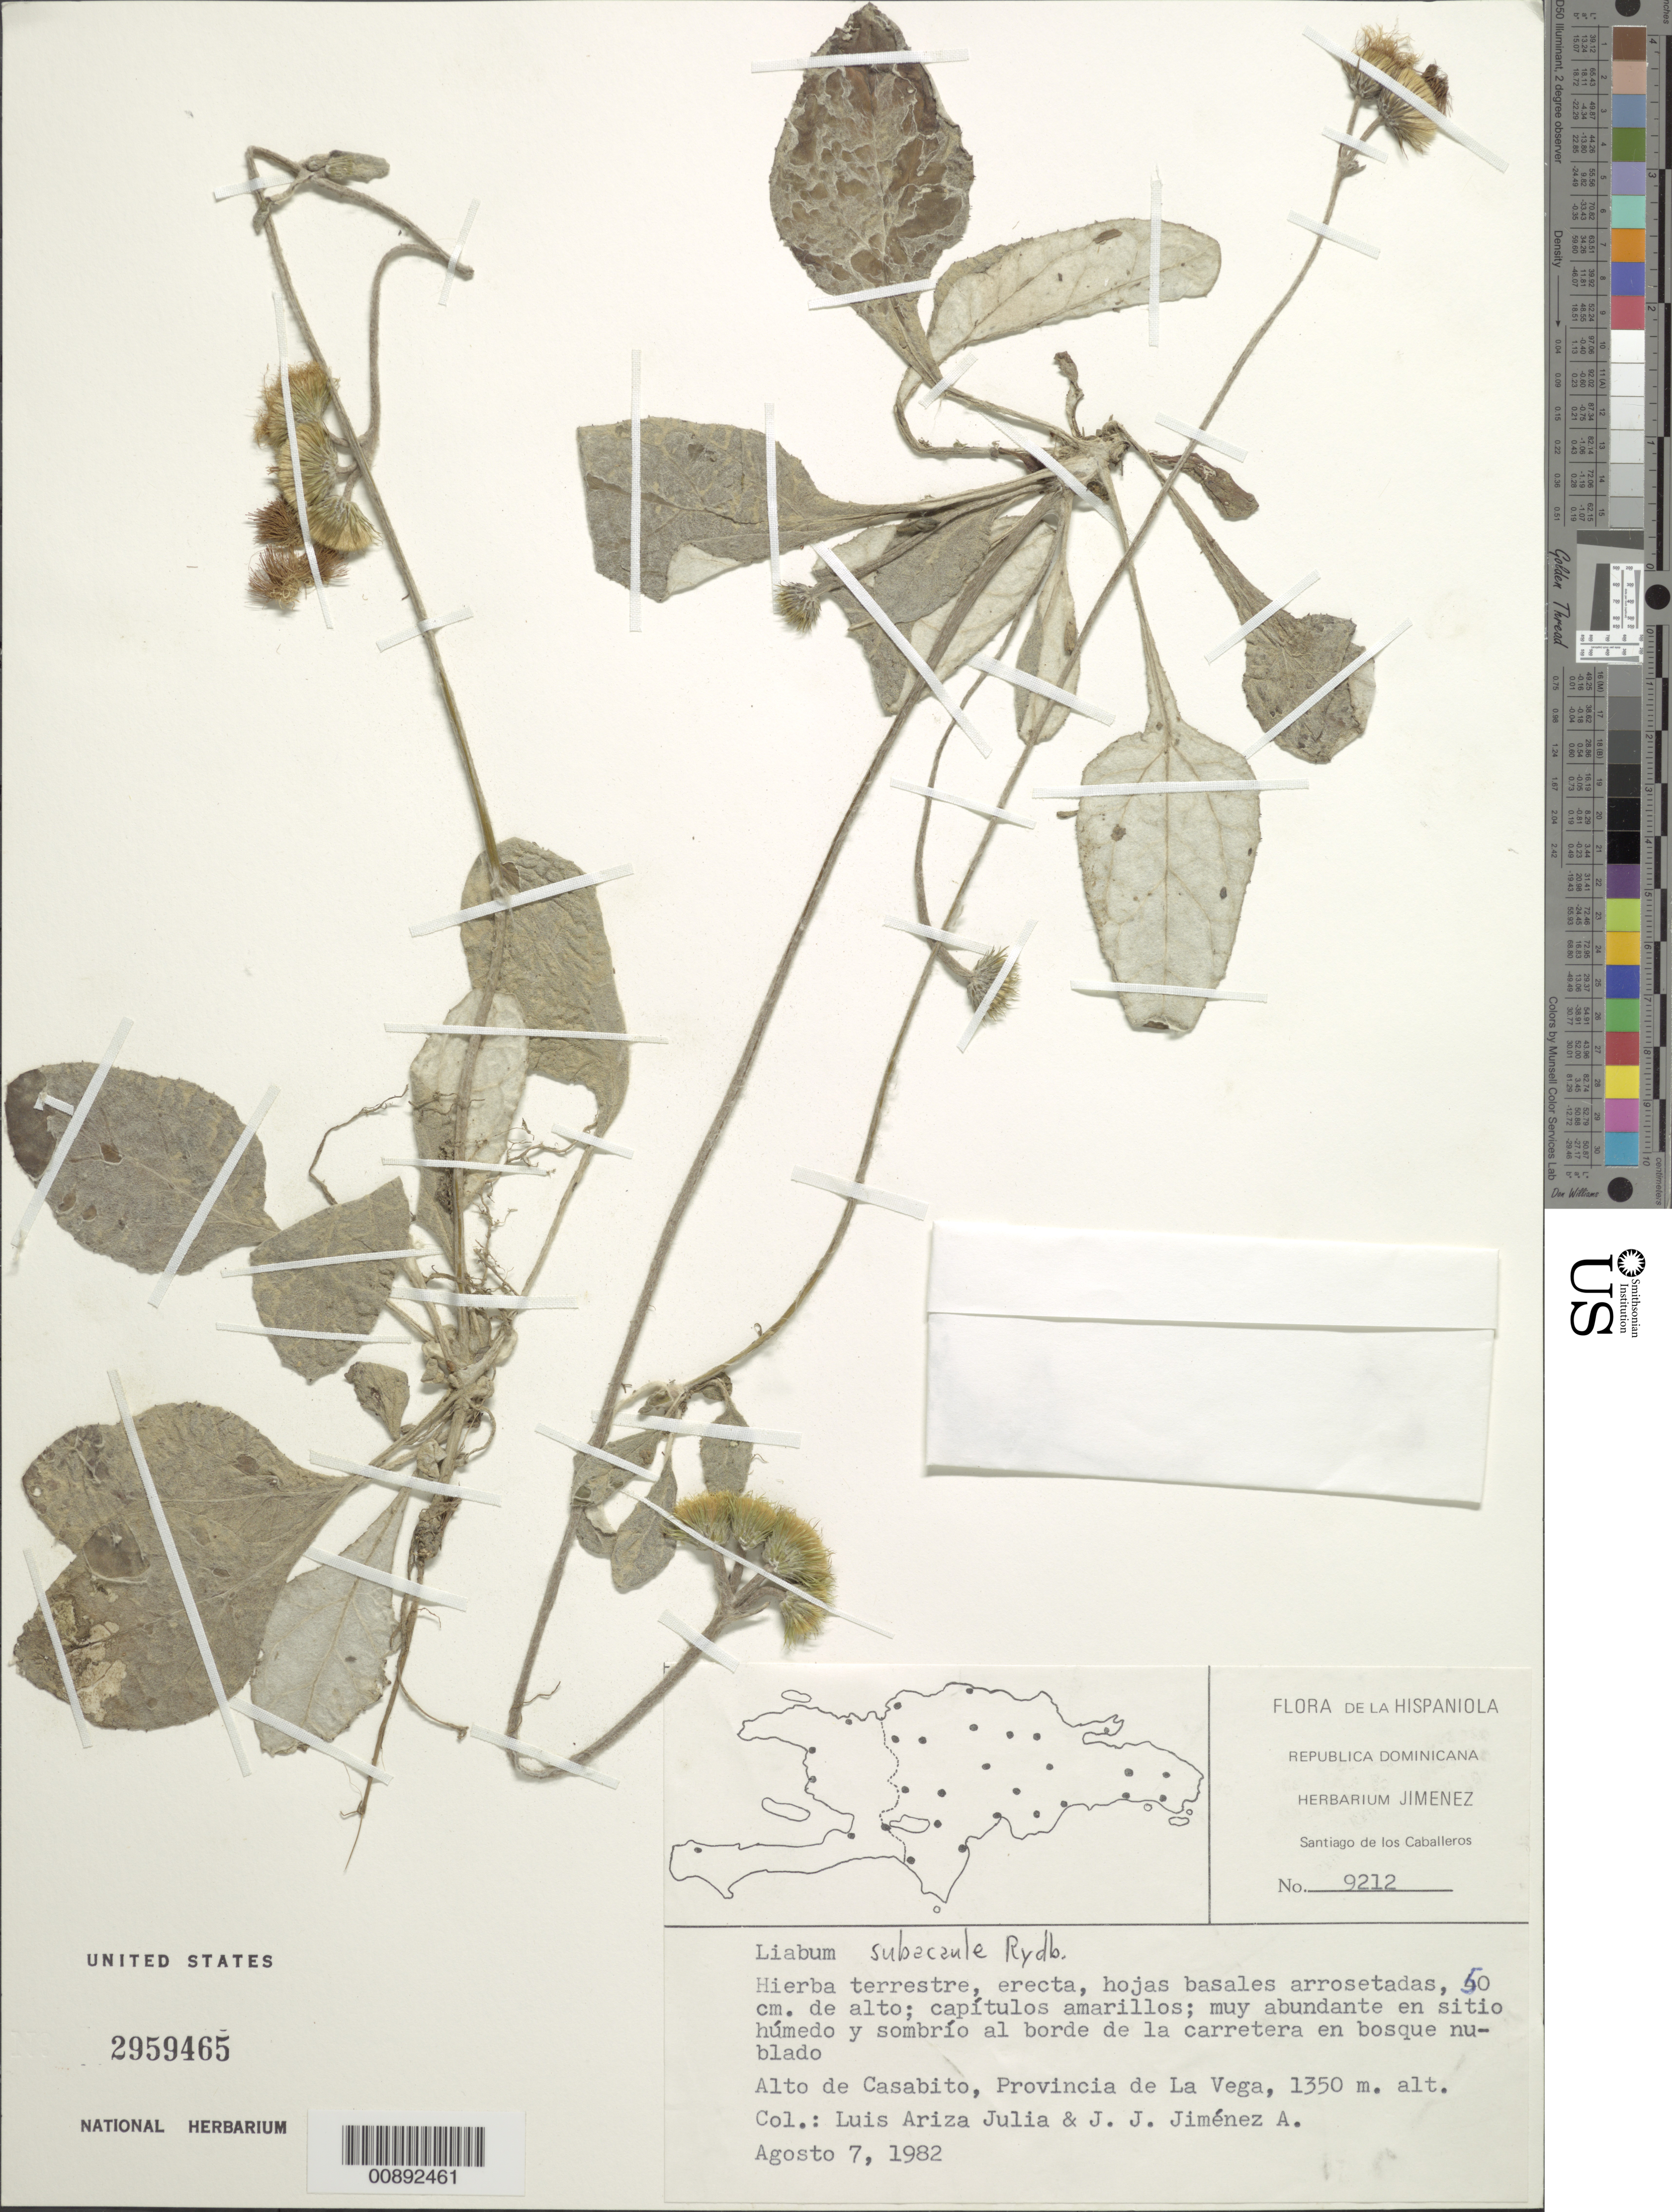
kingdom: Plantae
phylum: Tracheophyta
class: Magnoliopsida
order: Asterales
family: Asteraceae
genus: Liabum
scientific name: Liabum subacaule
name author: Rydb.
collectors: L. Julia & J. J. Jiménez Almonte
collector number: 9212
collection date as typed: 7 August 1982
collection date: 1982-08-07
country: Dominican Republic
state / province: La Vega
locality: Alto de Casabito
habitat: Humid and shady along a road in a cloud forest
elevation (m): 1350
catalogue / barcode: US 2959465